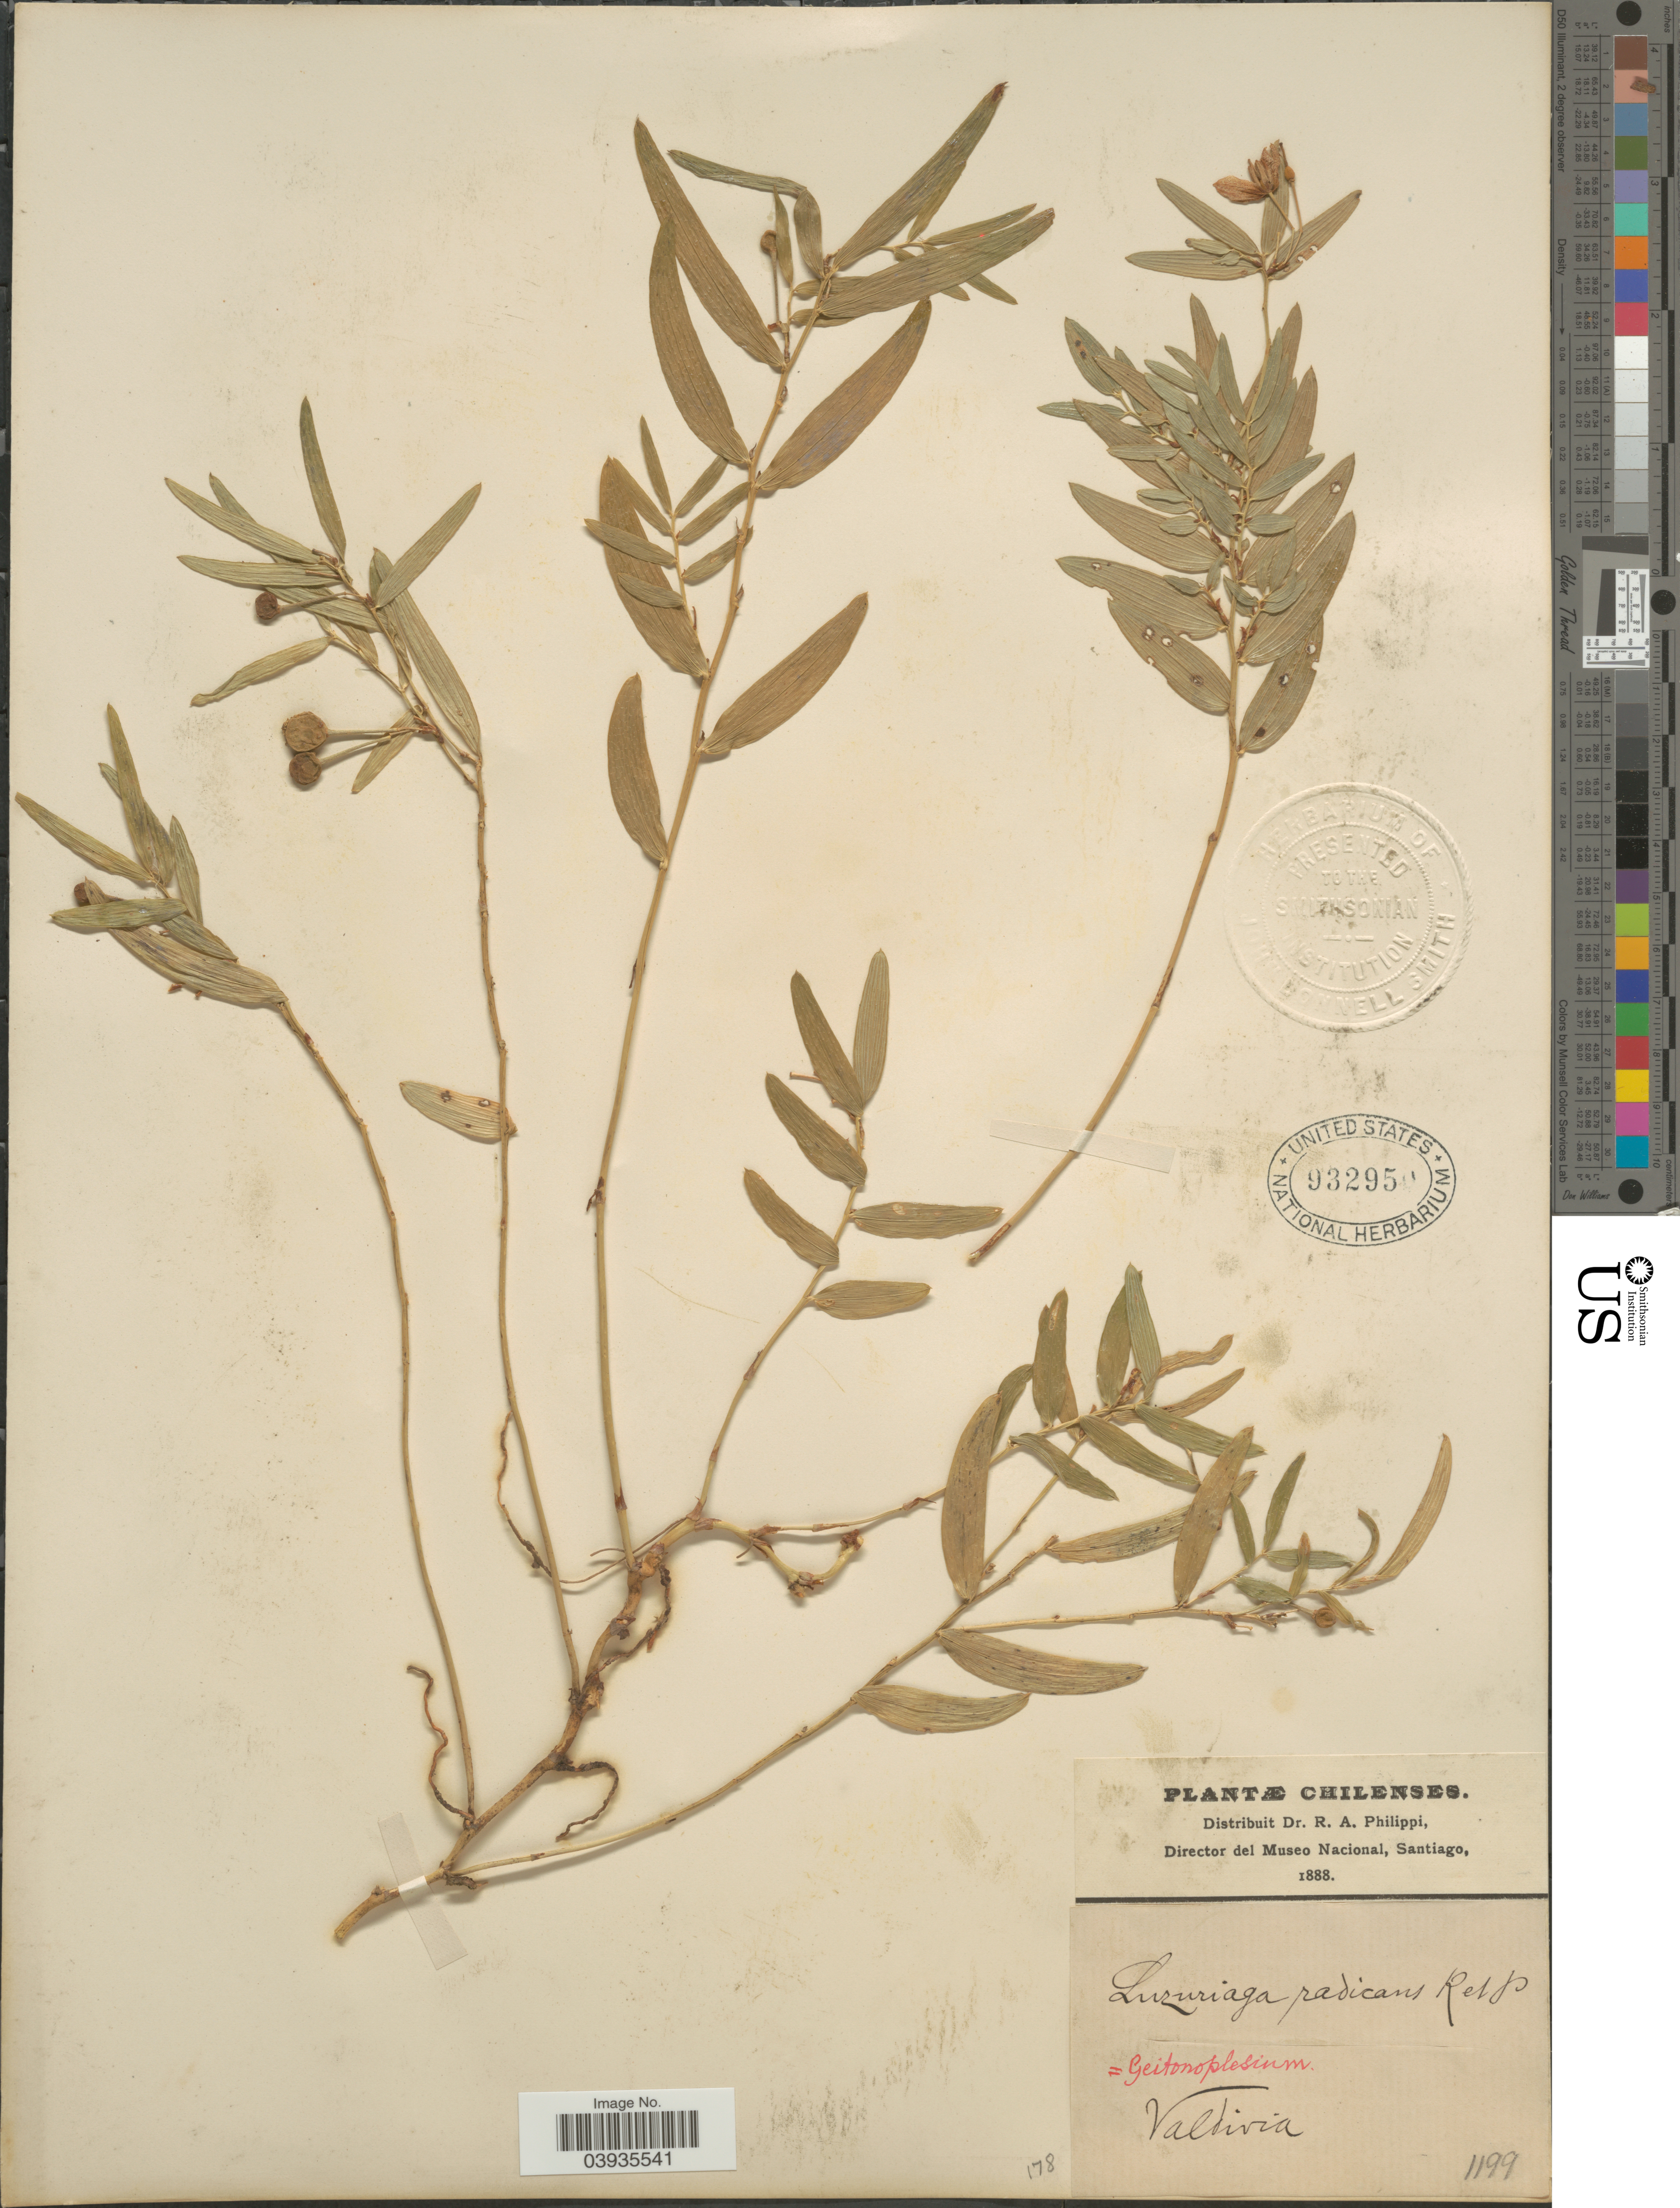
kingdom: Plantae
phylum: Tracheophyta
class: Liliopsida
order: Liliales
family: Alstroemeriaceae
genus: Luzuriaga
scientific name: Luzuriaga radicans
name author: Ruiz & Pav.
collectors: ex. herb. R.A. Philippi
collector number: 1199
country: Chile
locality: Valdivia.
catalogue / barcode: US 932950